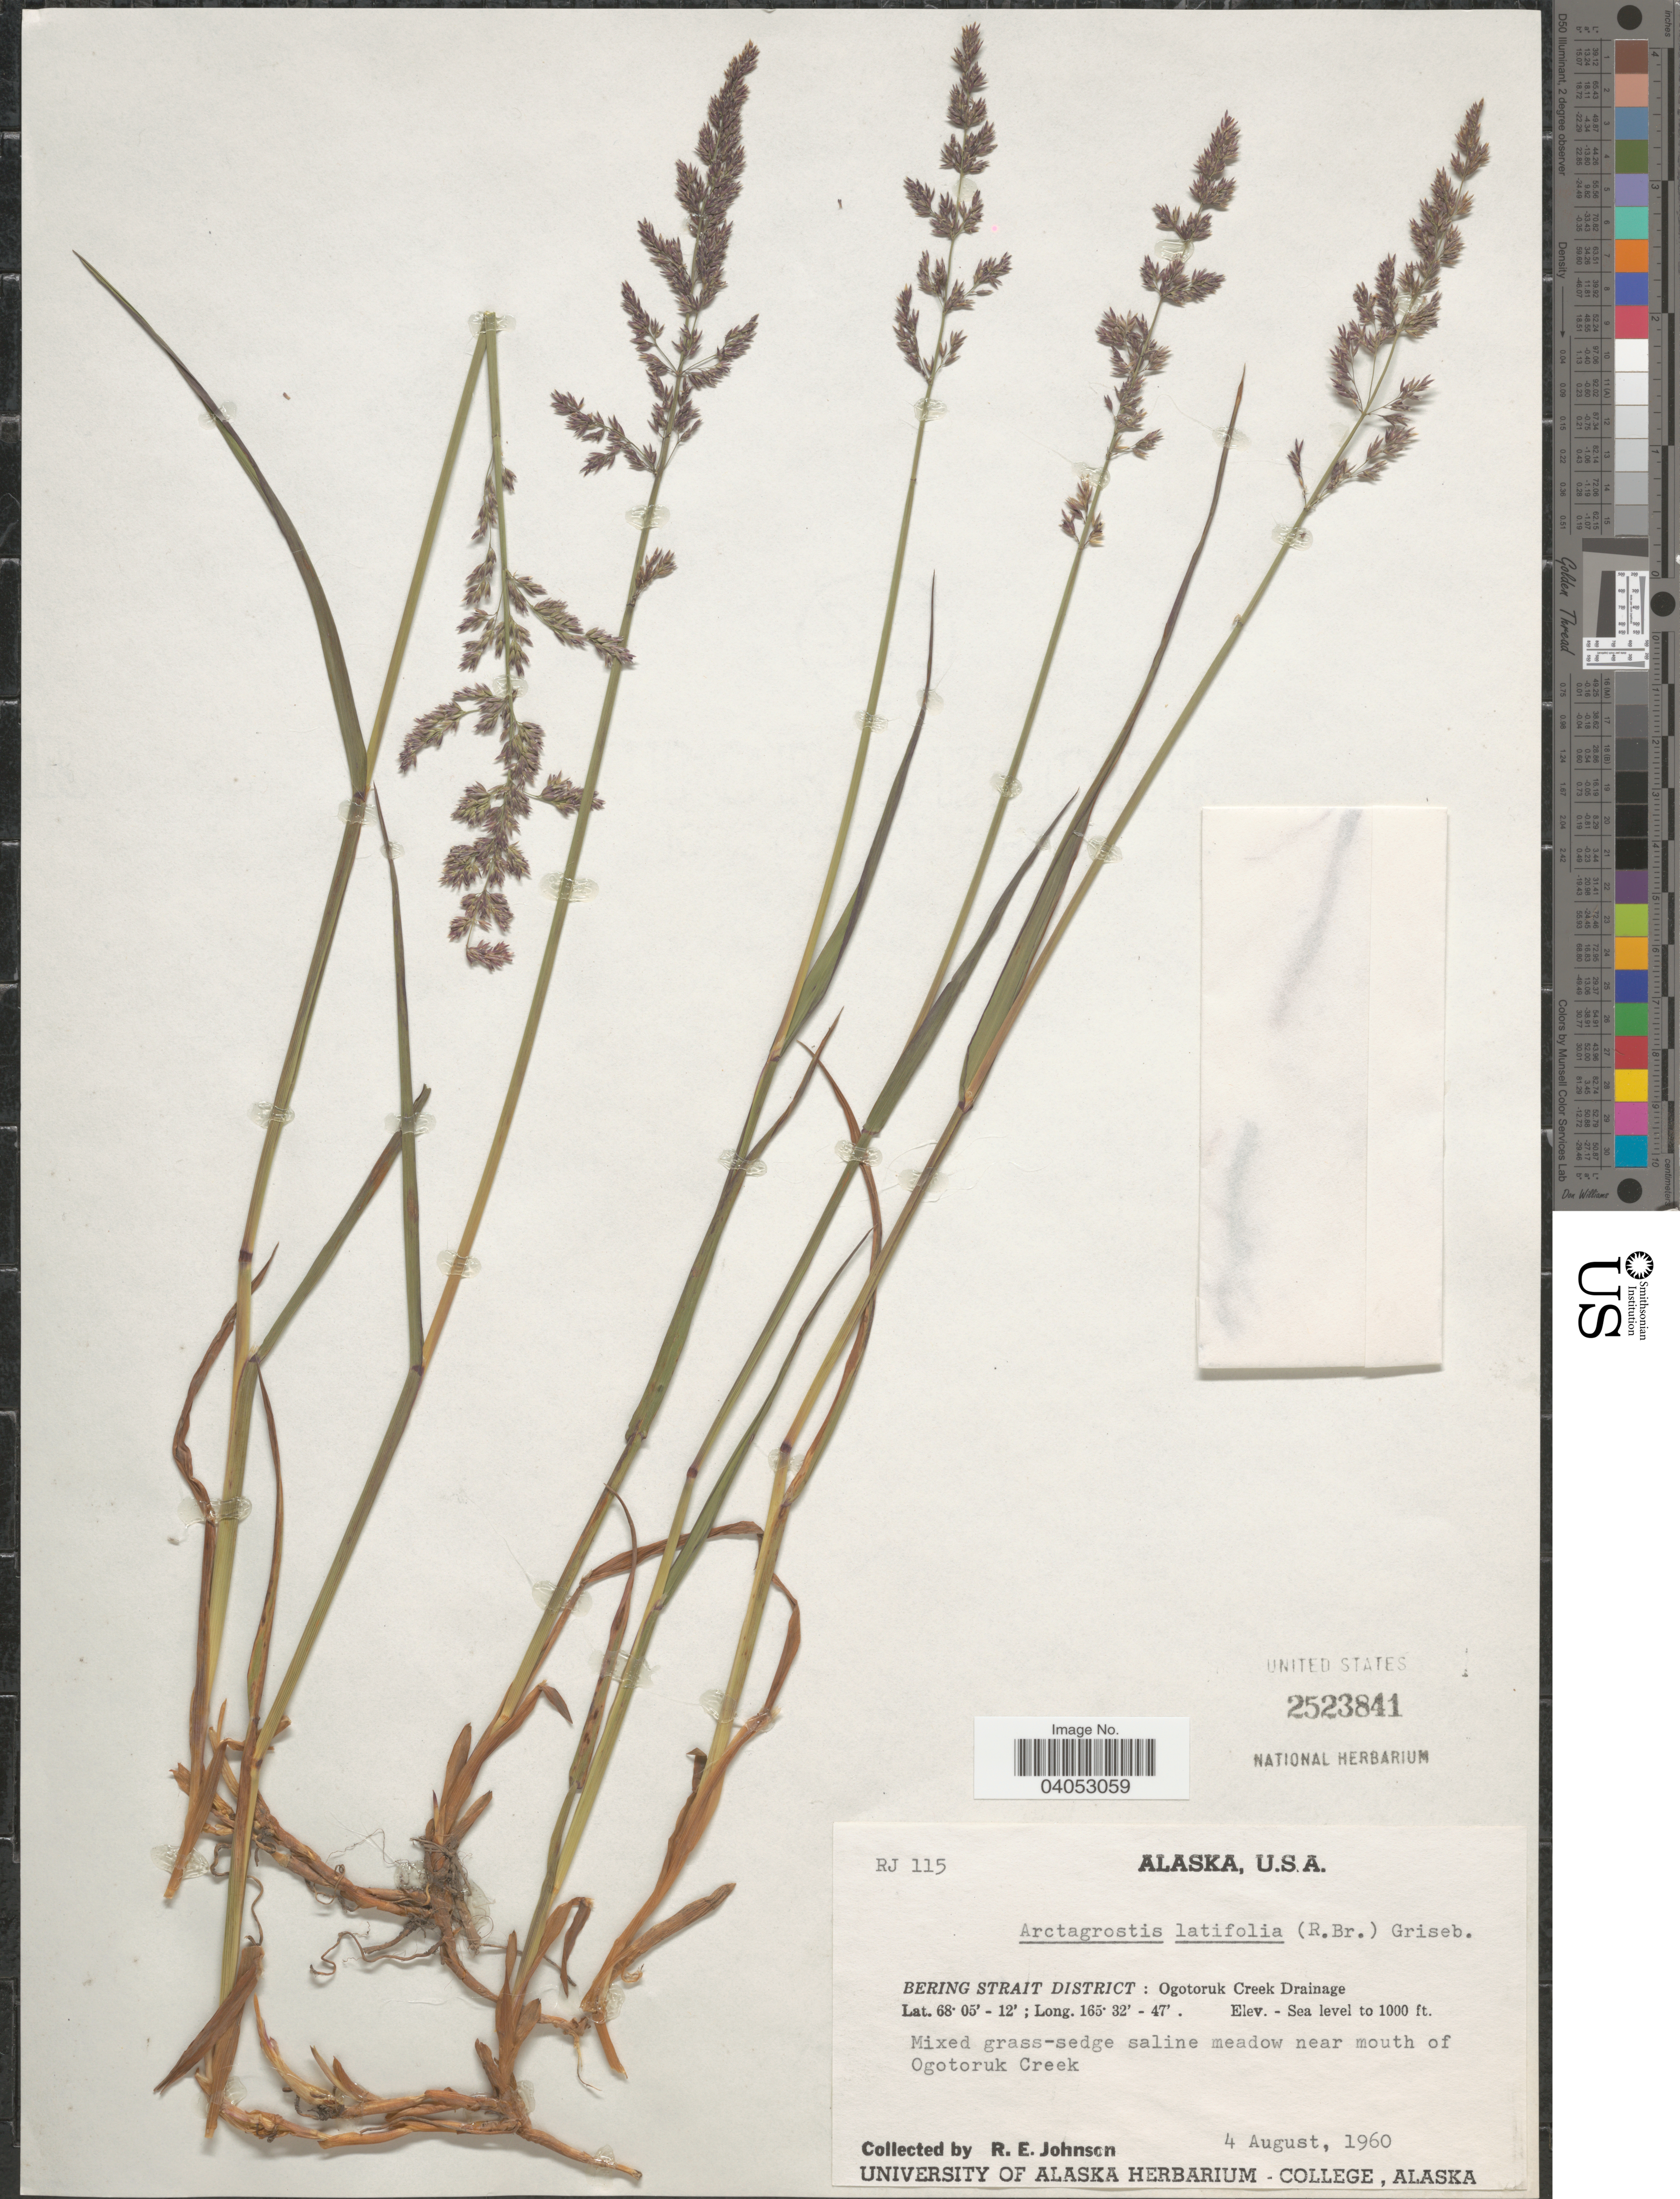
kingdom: Plantae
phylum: Tracheophyta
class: Liliopsida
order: Poales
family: Poaceae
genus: Arctagrostis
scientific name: Arctagrostis latifolia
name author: (R. Br.) Griseb.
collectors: R. Johnson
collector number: RJ 115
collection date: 1960-08-04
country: United States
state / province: Alaska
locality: Bering Strait District : Ogotoruk Creek Drainage. Near mouth of Ogotoruk Creek.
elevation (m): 0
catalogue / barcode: US 2523841